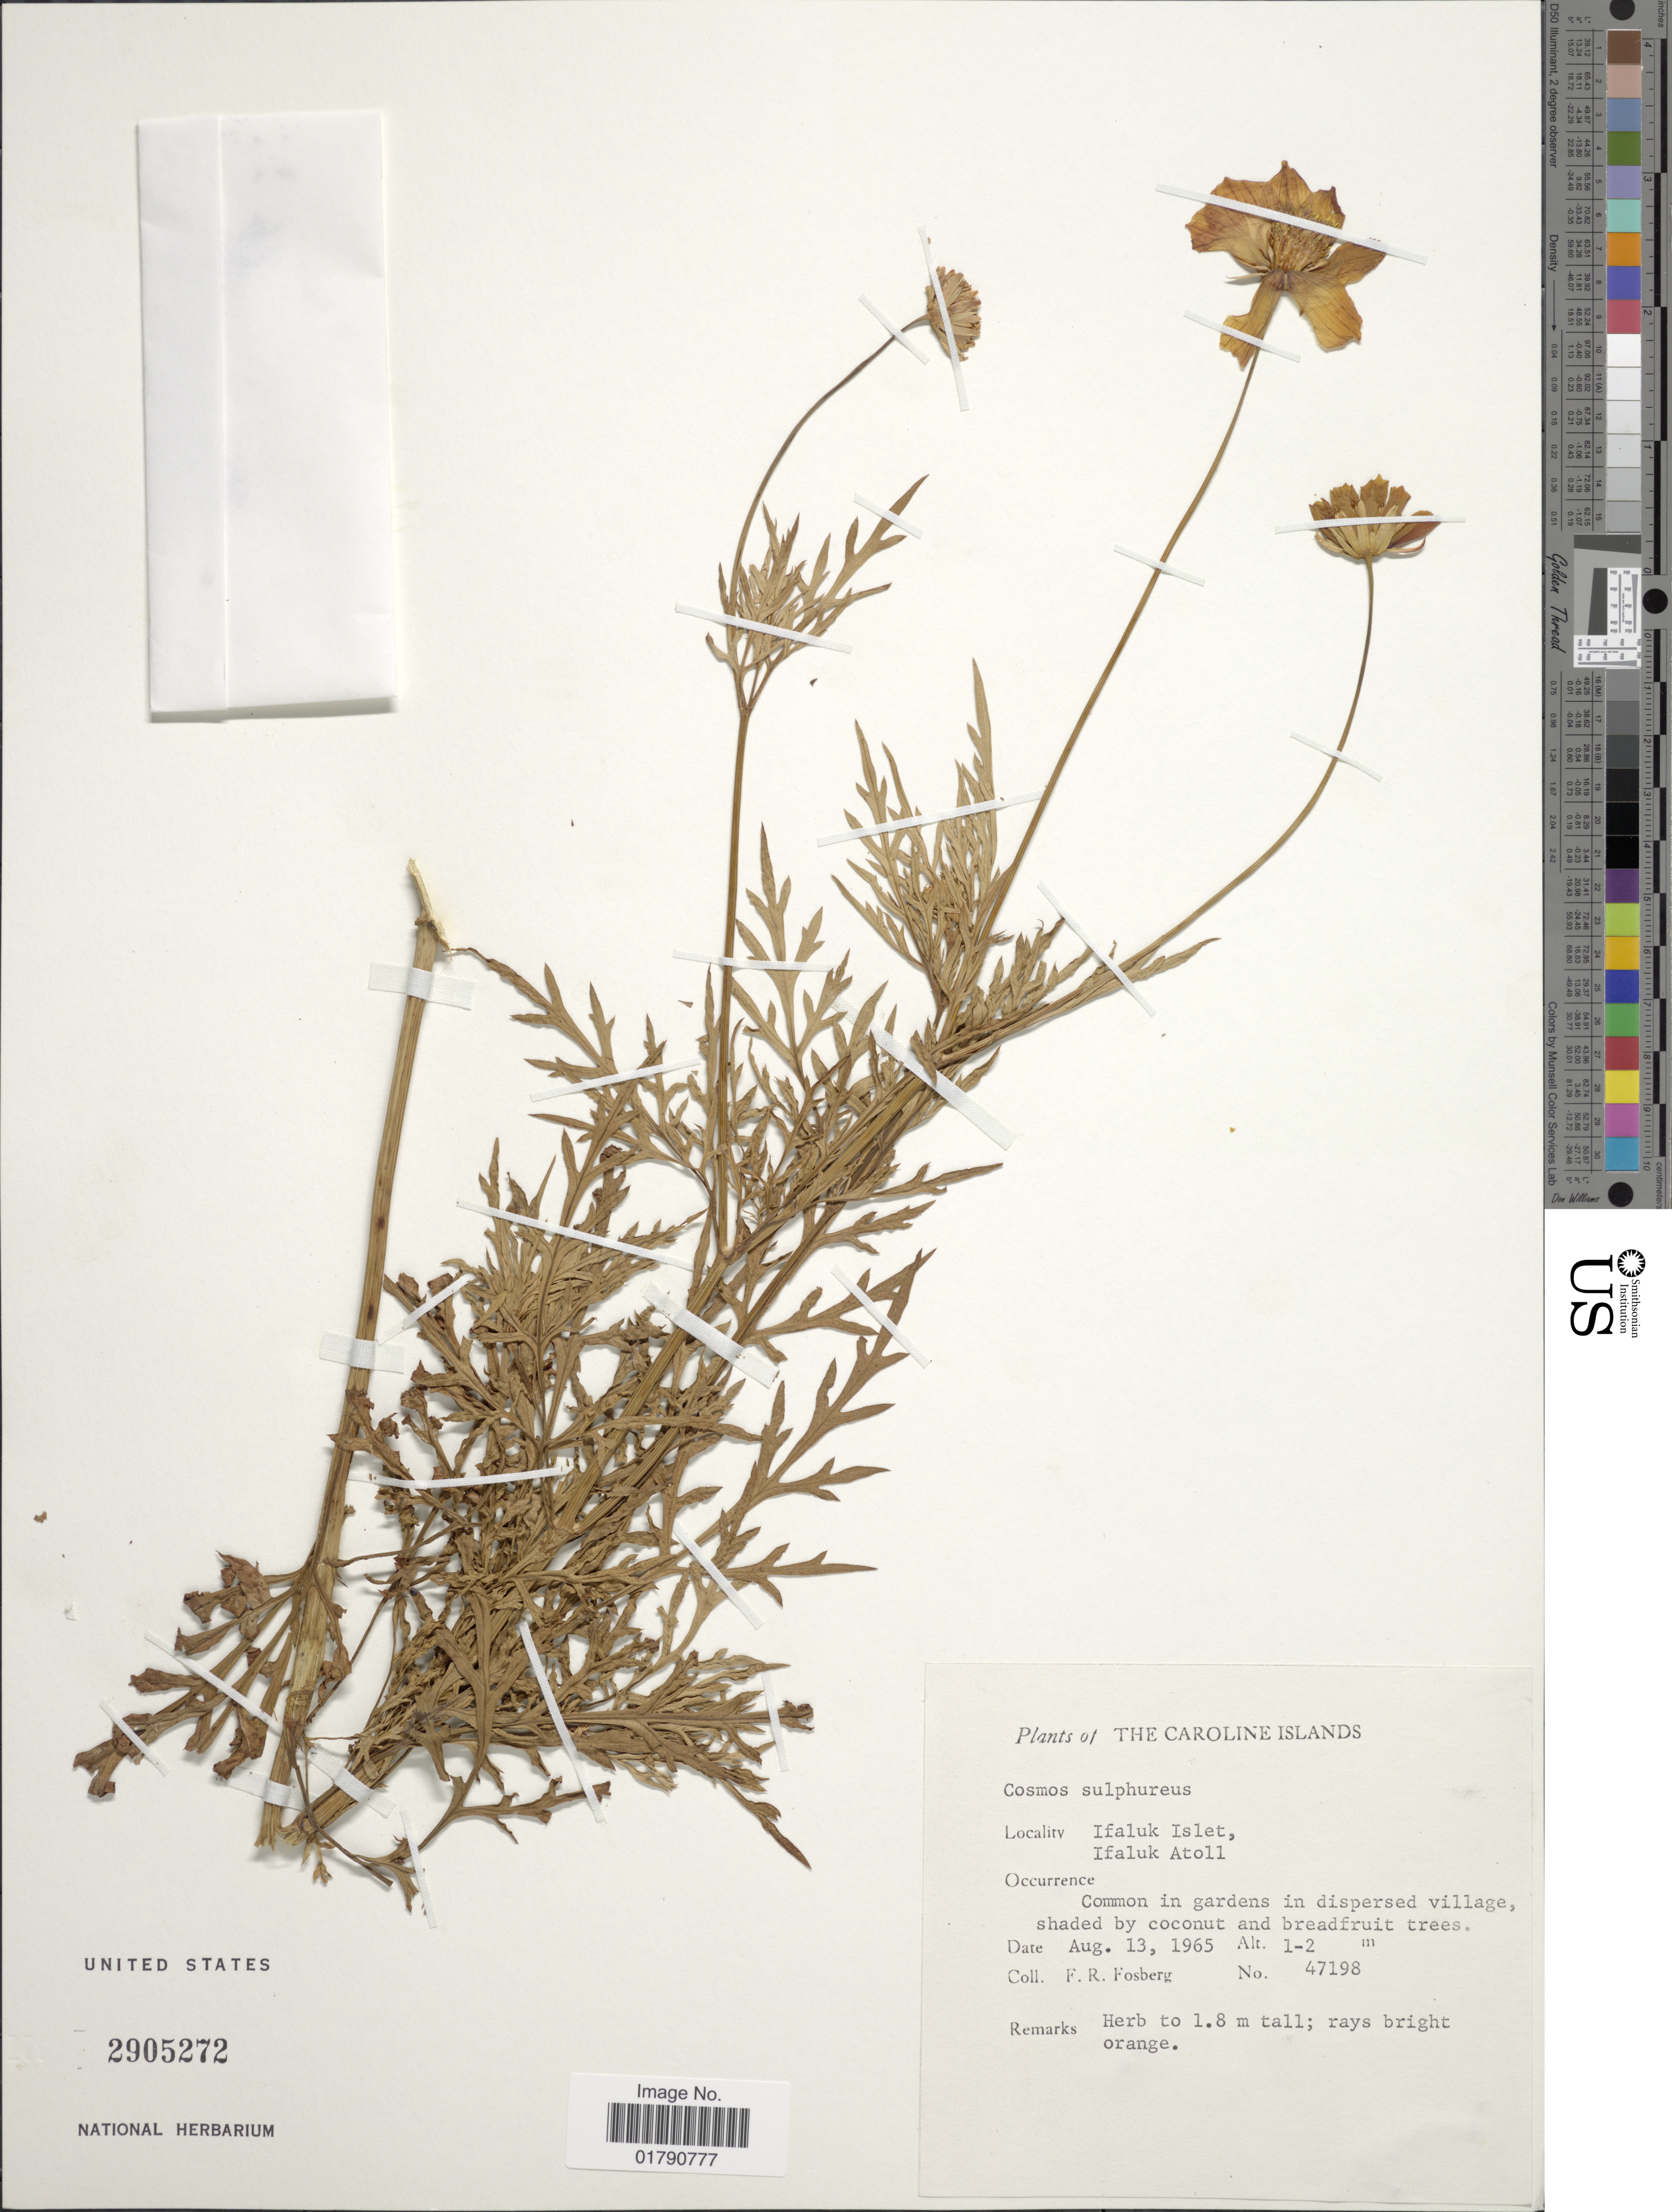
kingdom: Plantae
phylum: Tracheophyta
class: Magnoliopsida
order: Asterales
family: Asteraceae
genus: Cosmos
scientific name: Cosmos sulphureus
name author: Cav.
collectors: F. R. Fosberg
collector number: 47198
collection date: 1965-08-13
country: Micronesia, Federated States of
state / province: Yap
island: Ifalik [Ifaluk] Atoll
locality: Caroline Islands, Ifaluk Islet, Ifaluk Atoll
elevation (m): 1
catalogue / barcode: US 2905272